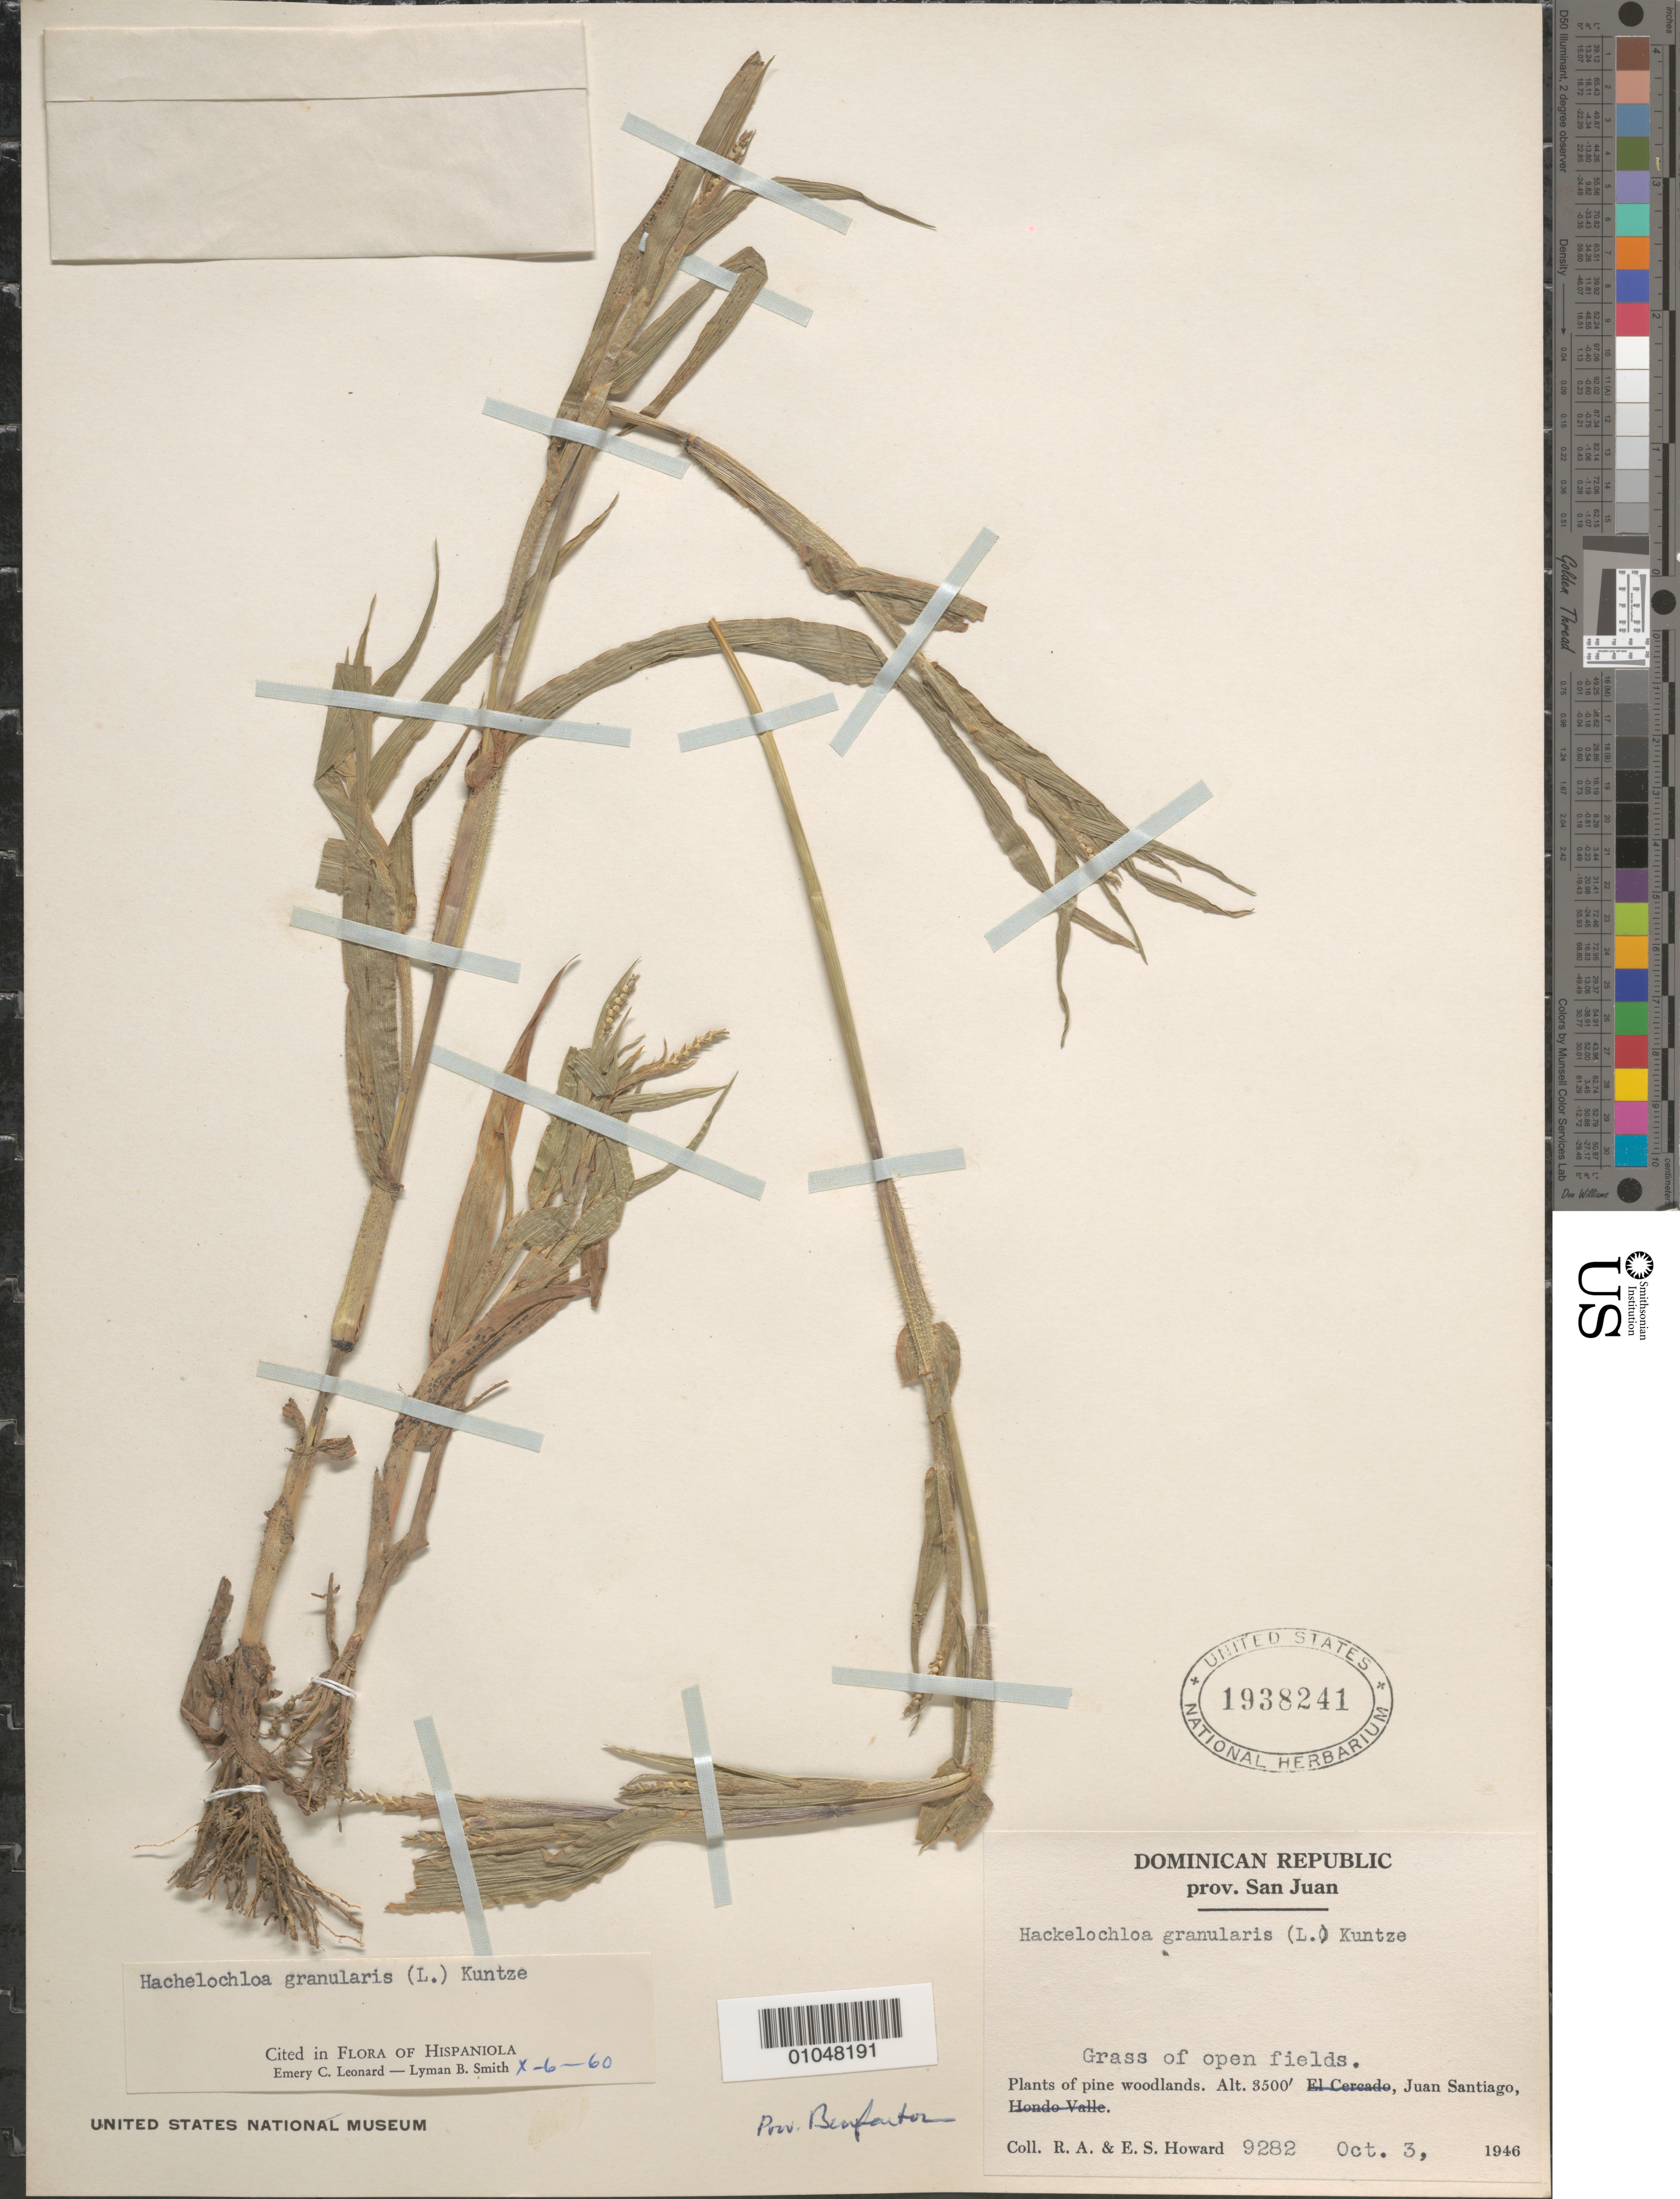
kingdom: Plantae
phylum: Tracheophyta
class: Liliopsida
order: Poales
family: Poaceae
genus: Hackelochloa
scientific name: Hackelochloa granularis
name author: (L.) Kuntze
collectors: R. A. Howard & E. S. Howard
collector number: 9282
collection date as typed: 03 Oct 1946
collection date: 1946-10-03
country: Dominican Republic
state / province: San Juan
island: Hispaniola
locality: Juan Santiago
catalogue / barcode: US 1938241